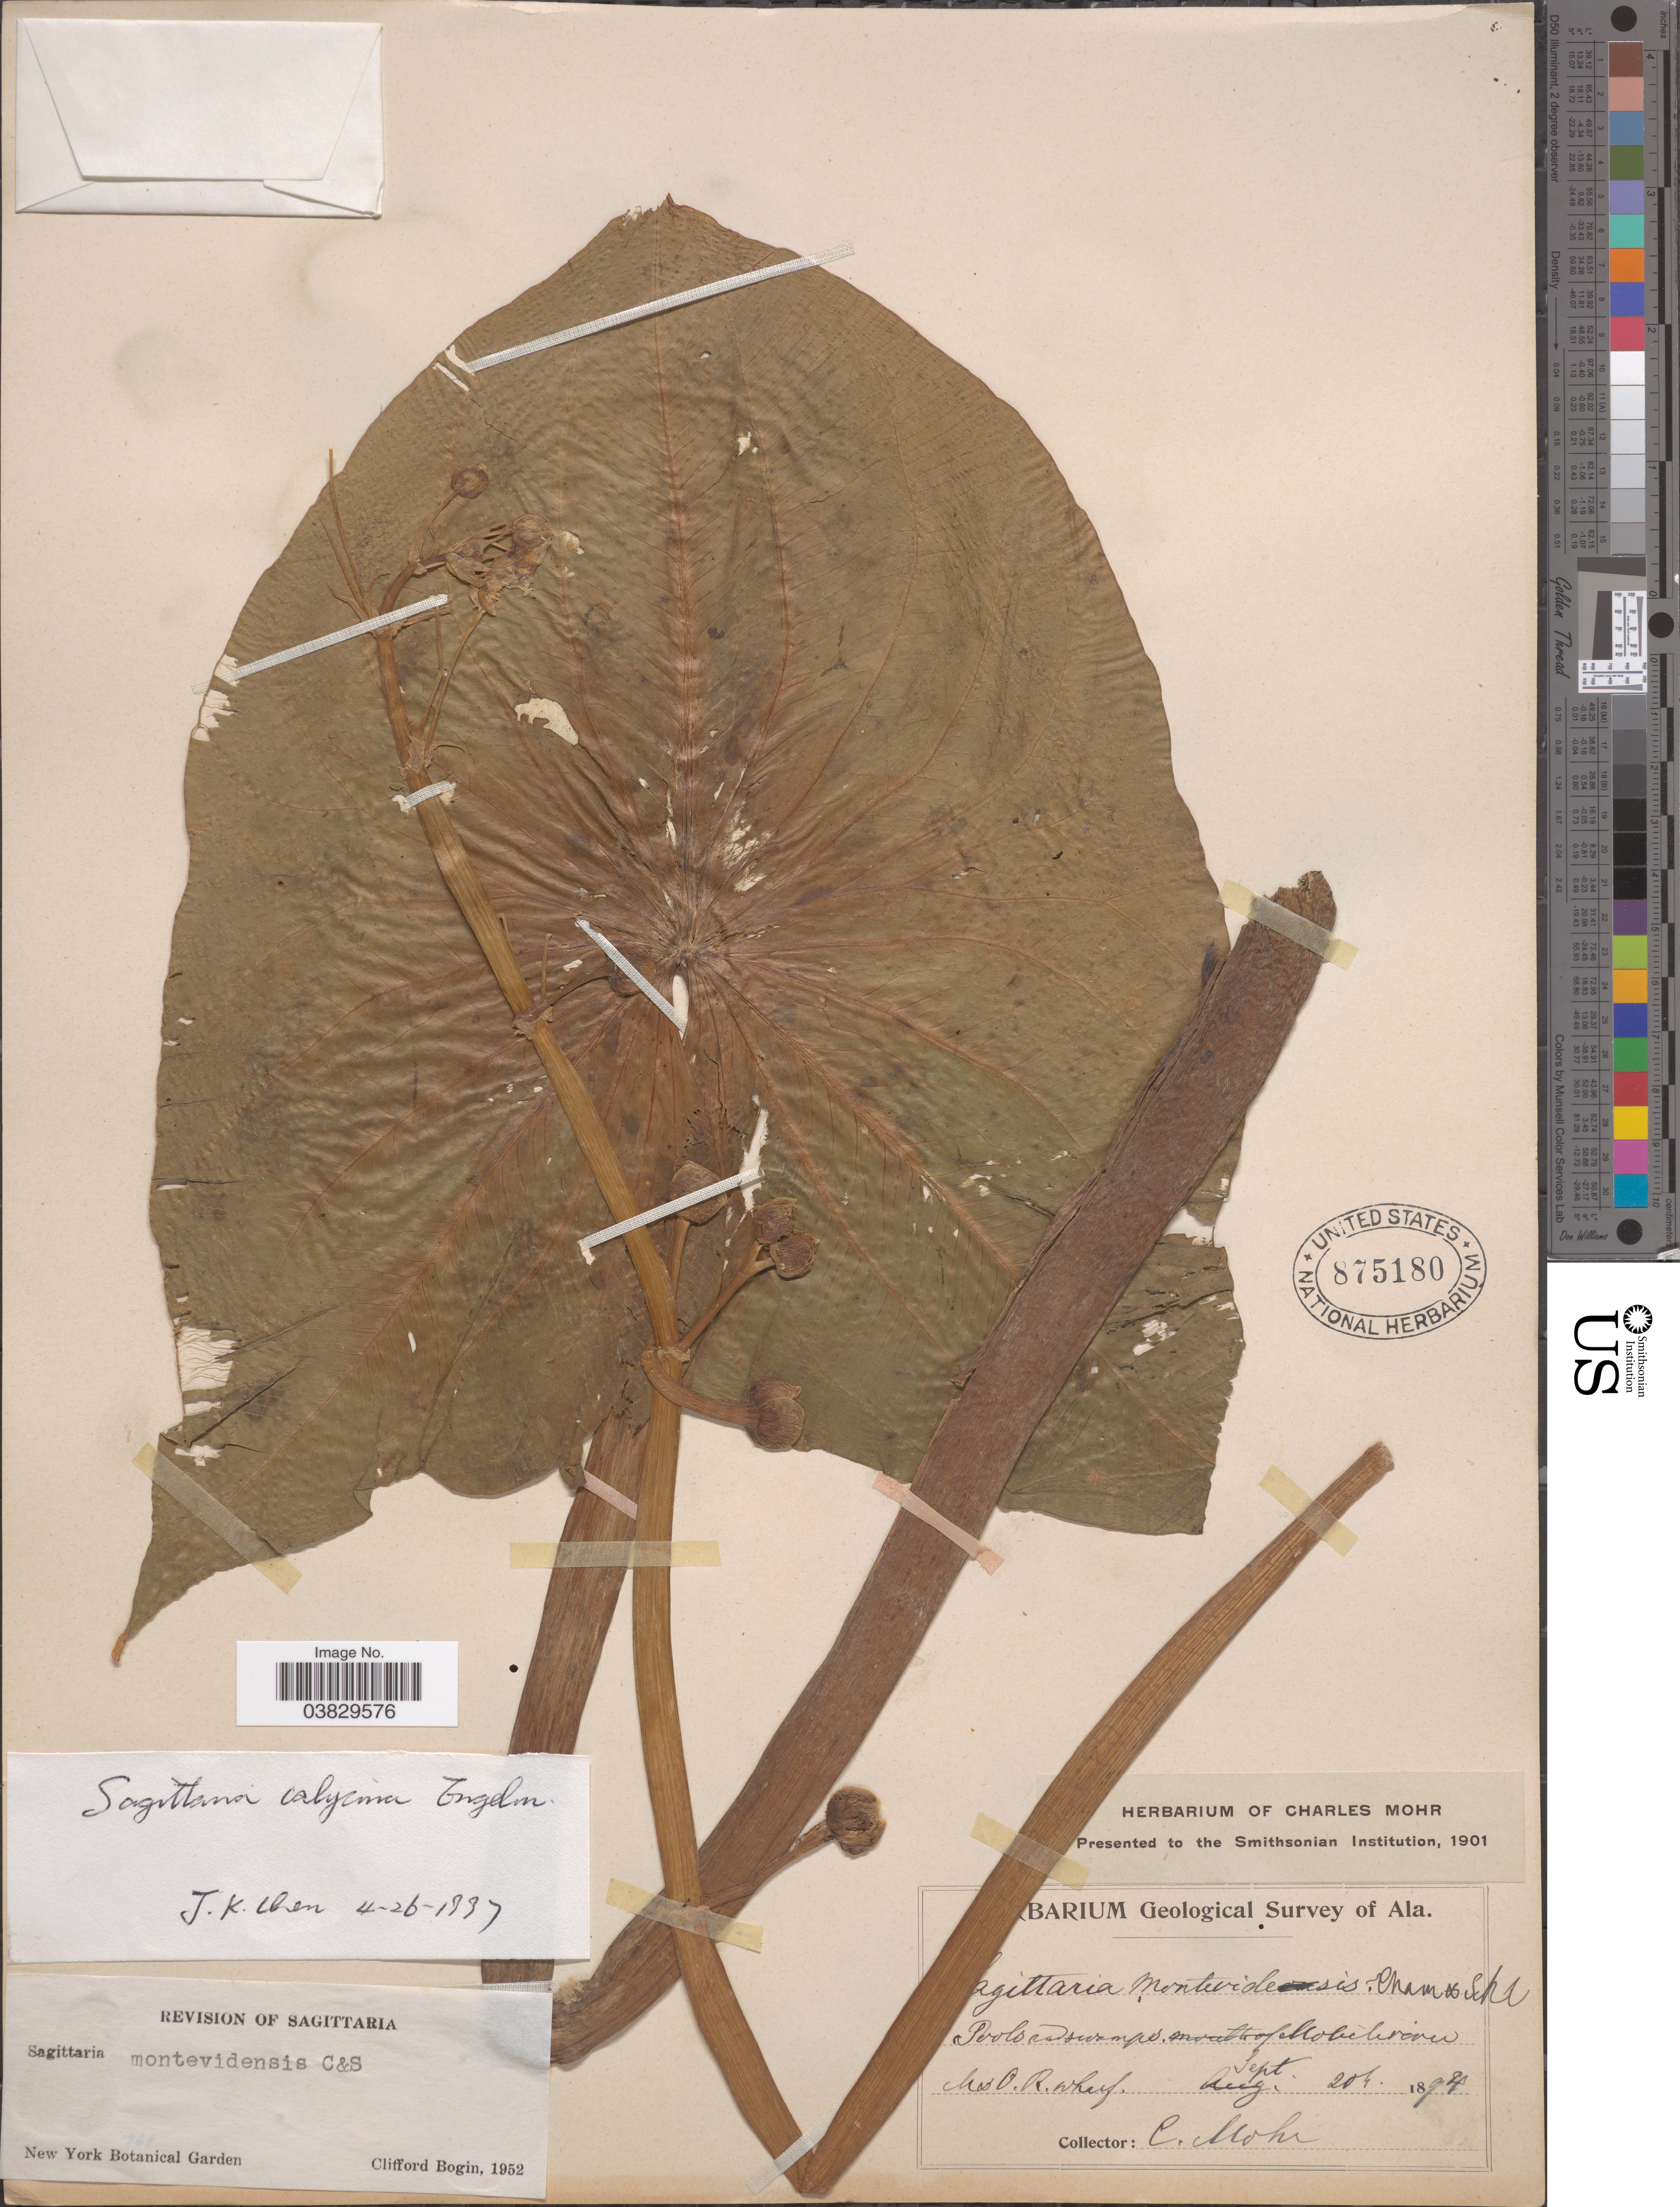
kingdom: Plantae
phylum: Tracheophyta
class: Liliopsida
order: Alismatales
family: Alismataceae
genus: Sagittaria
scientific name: Sagittaria calycina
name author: Engelm.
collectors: Mohr, C. T. (herbarium)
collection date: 1894-09-20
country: United States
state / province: Alabama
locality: Pools and swamps Mobile river.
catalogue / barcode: US 875180